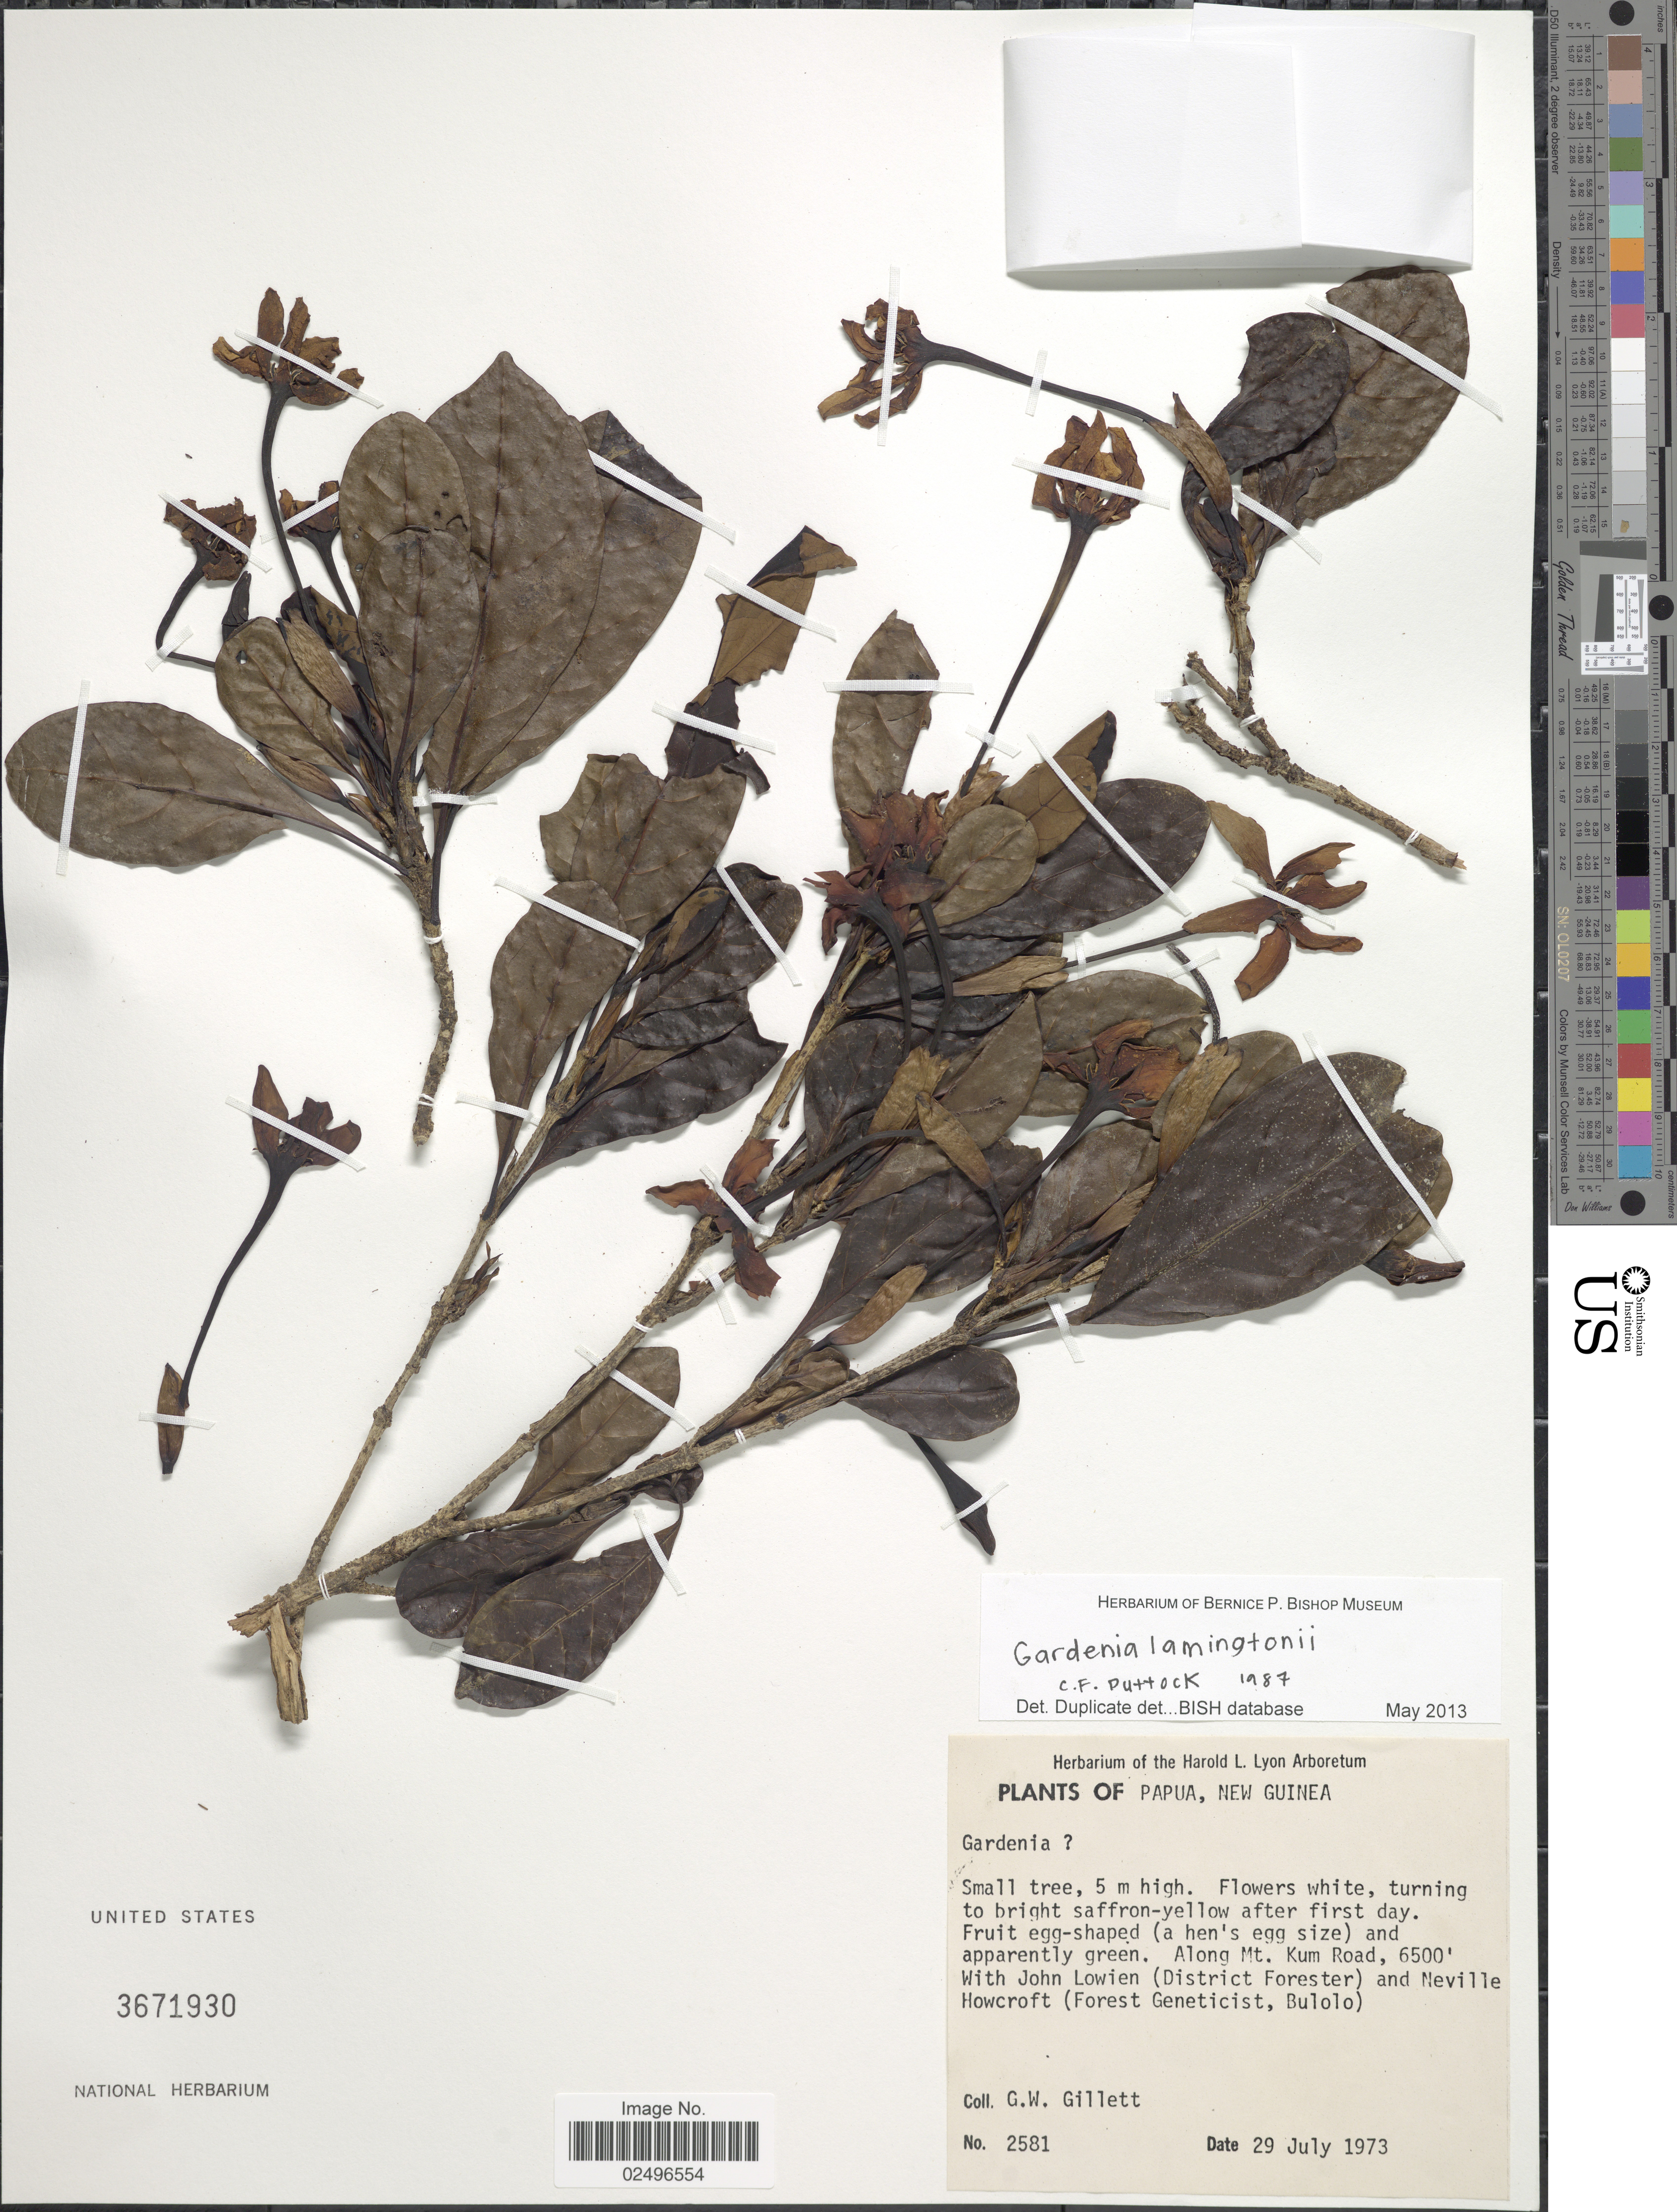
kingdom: Plantae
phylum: Tracheophyta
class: Magnoliopsida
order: Gentianales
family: Rubiaceae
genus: Gardenia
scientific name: Gardenia lamingtonii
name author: F.M. Bailey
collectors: G. Gillett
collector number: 2581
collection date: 1973-07-29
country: Papua New Guinea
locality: Along Mt. Kum Road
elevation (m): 1981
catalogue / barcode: US 3671930